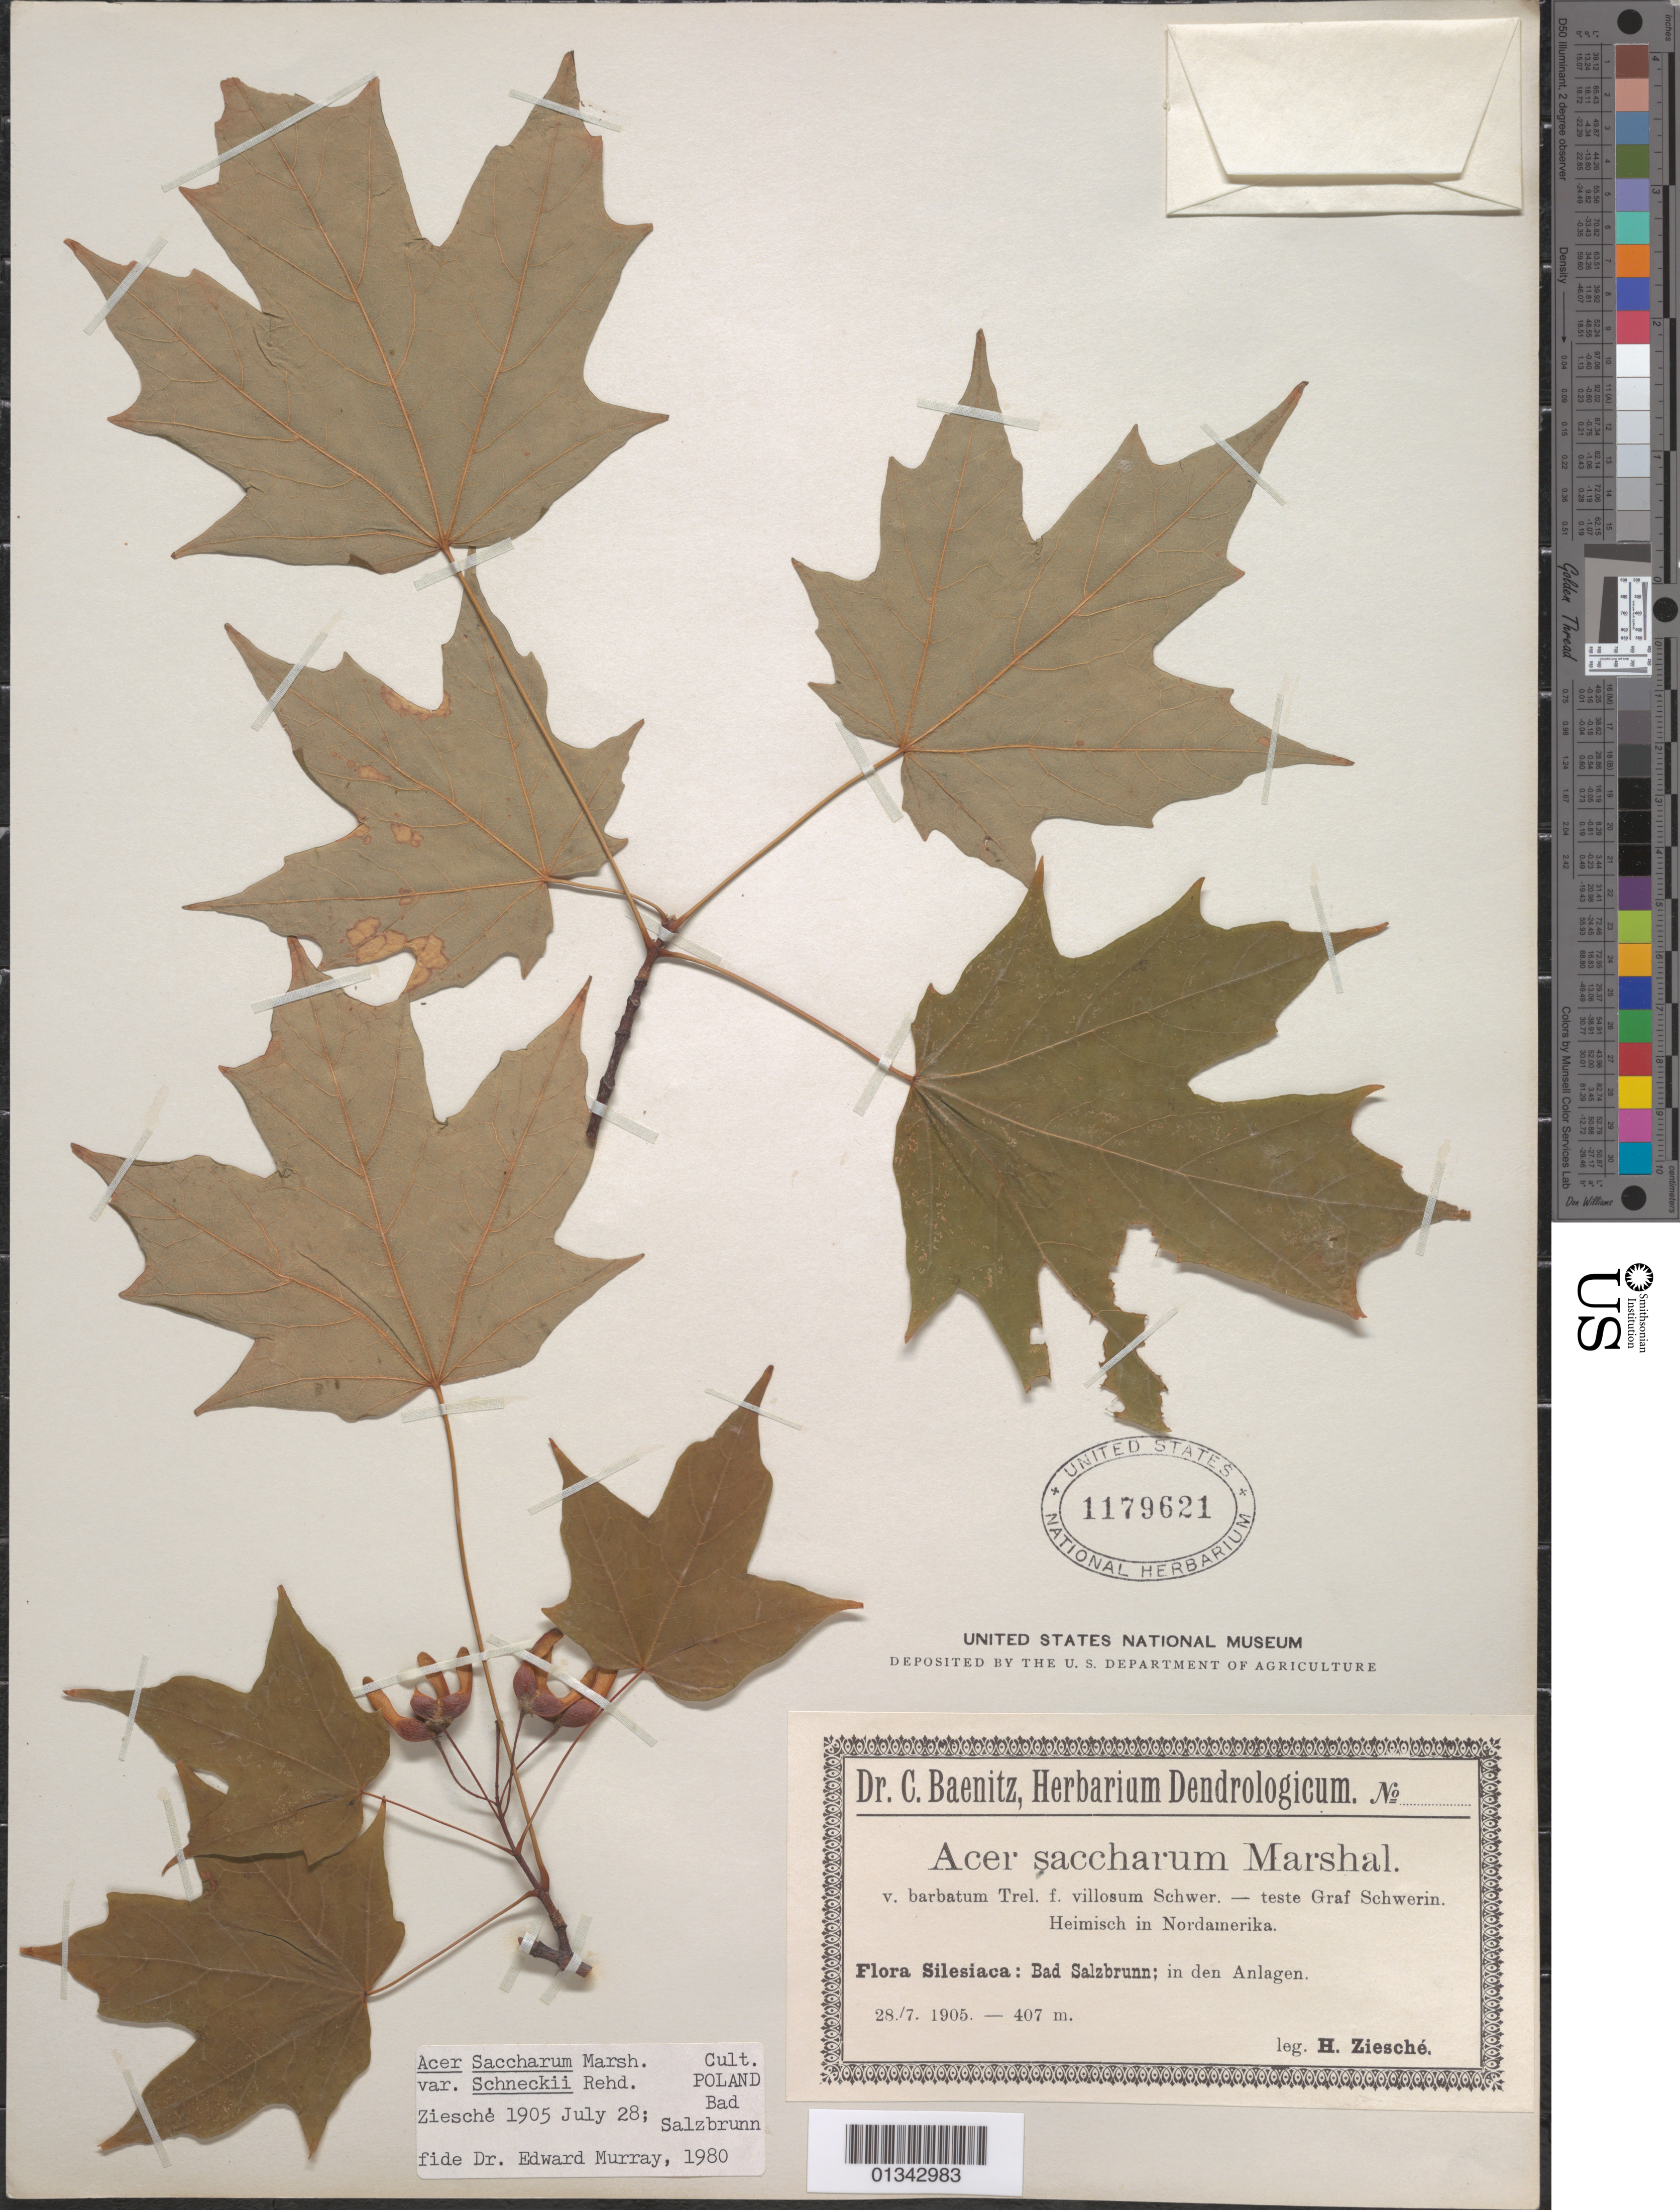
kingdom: Plantae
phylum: Tracheophyta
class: Magnoliopsida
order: Sapindales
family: Sapindaceae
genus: Acer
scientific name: Acer saccharum var. schneckii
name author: Rehder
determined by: Murray, Edward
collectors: H. Ziesché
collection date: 1905-07-28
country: Poland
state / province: Dolnoslaskie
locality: Bad Salzbrunn, Wałbrzych County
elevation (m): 407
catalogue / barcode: US 1179621